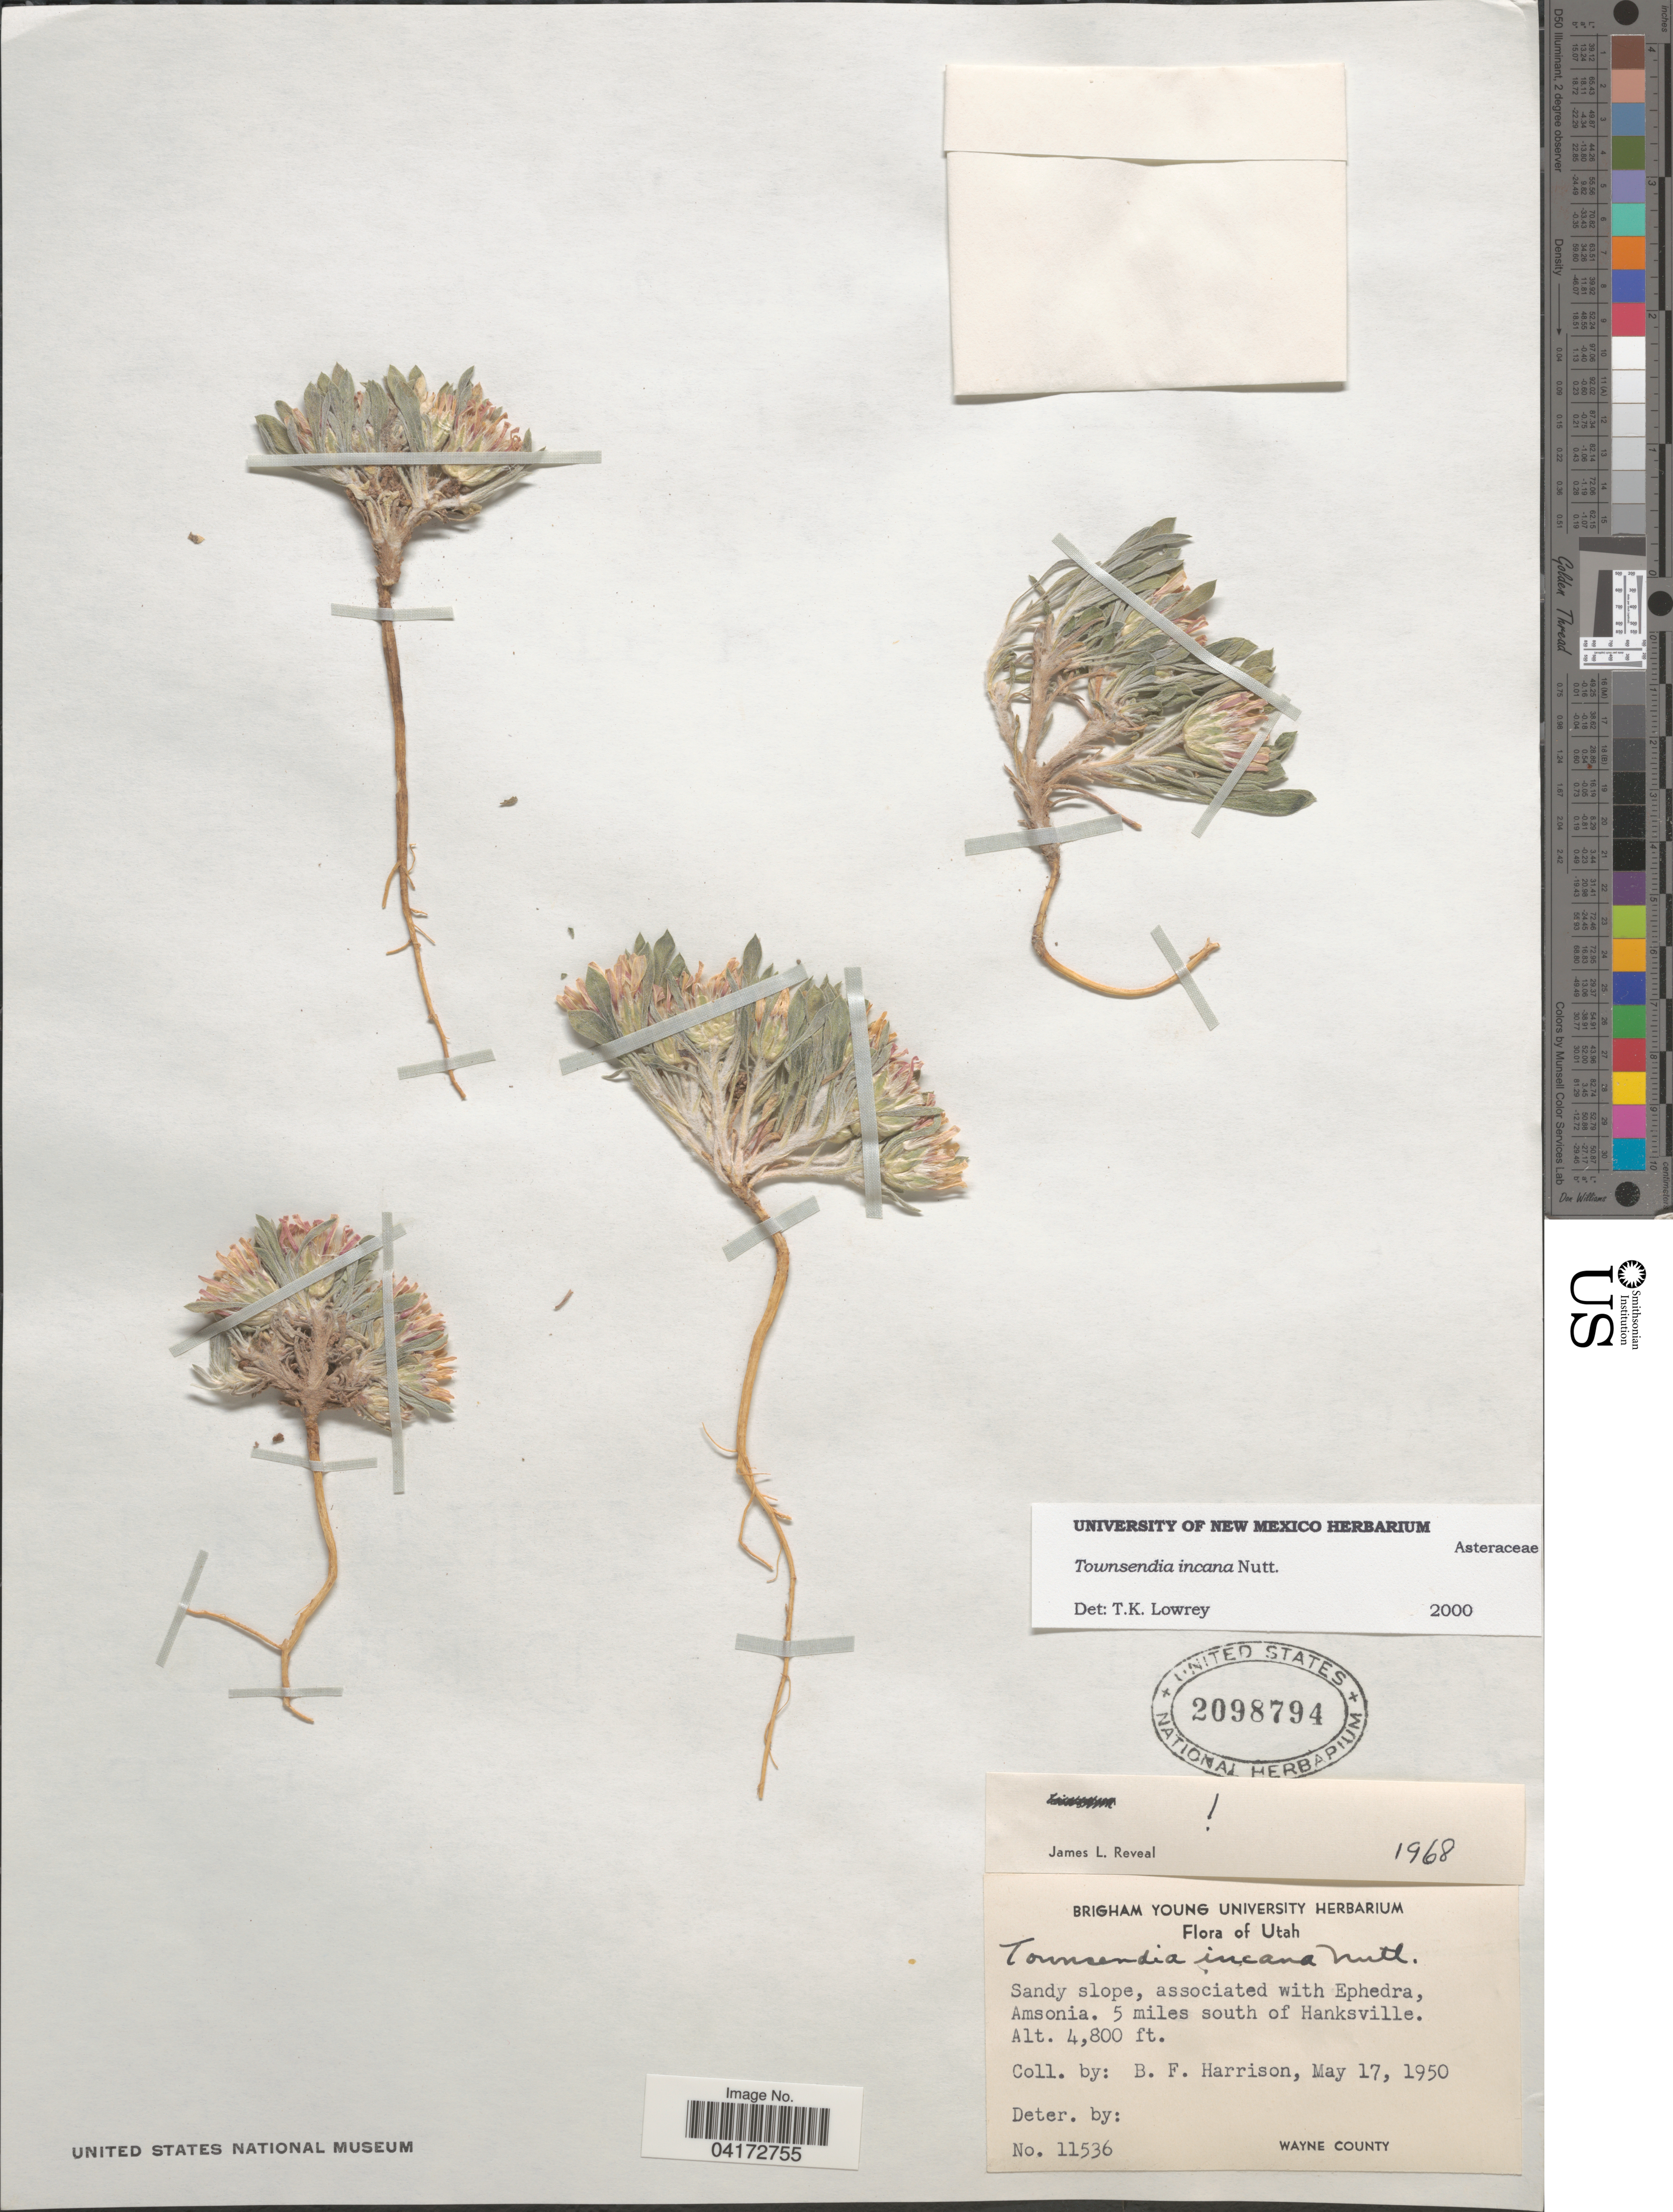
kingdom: Plantae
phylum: Tracheophyta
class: Magnoliopsida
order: Asterales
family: Asteraceae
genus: Townsendia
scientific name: Townsendia incana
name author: Nutt.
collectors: B. F. Harrison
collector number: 11536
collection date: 1950-05-17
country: United States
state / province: Utah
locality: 5 miles south of Hanksville. Wayne County.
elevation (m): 1463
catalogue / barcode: US 2098794